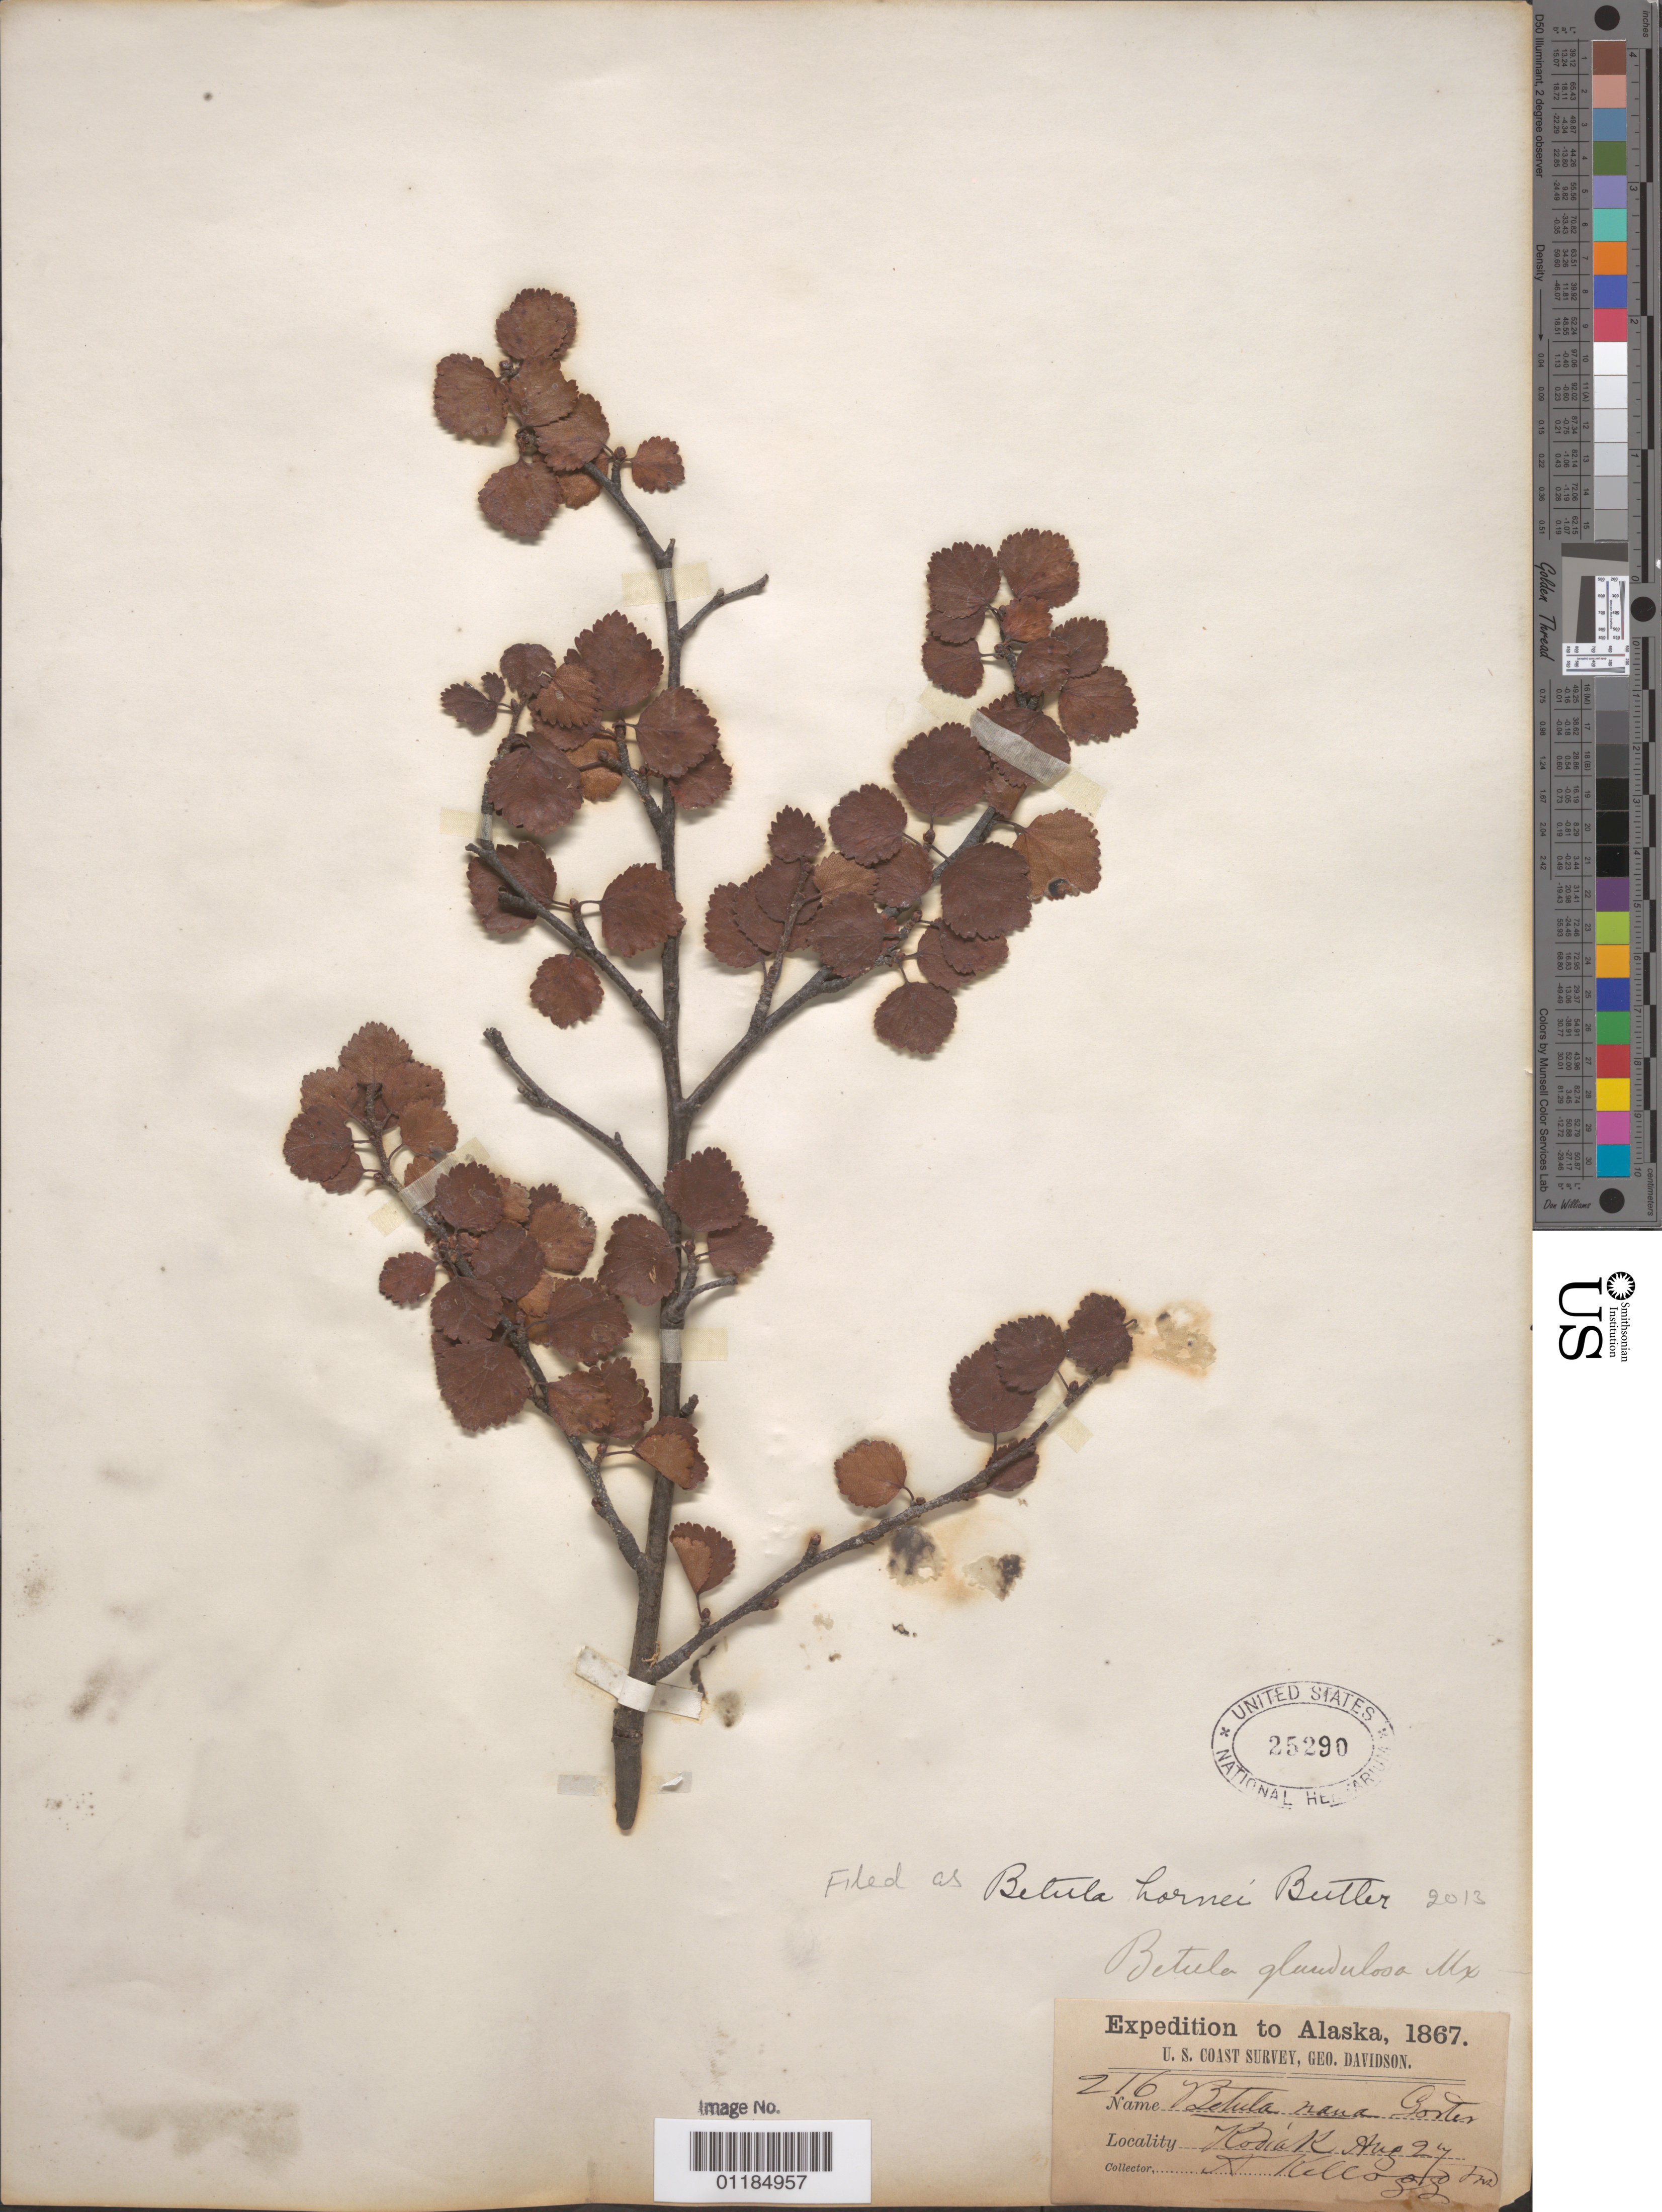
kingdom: Plantae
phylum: Tracheophyta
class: Magnoliopsida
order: Fagales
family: Betulaceae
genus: Betula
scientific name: Betula hornei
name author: B.T. Butler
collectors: A. Kellogg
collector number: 216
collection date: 1867-08-27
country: United States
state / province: Alaska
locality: Kodiak.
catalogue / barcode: US 25290